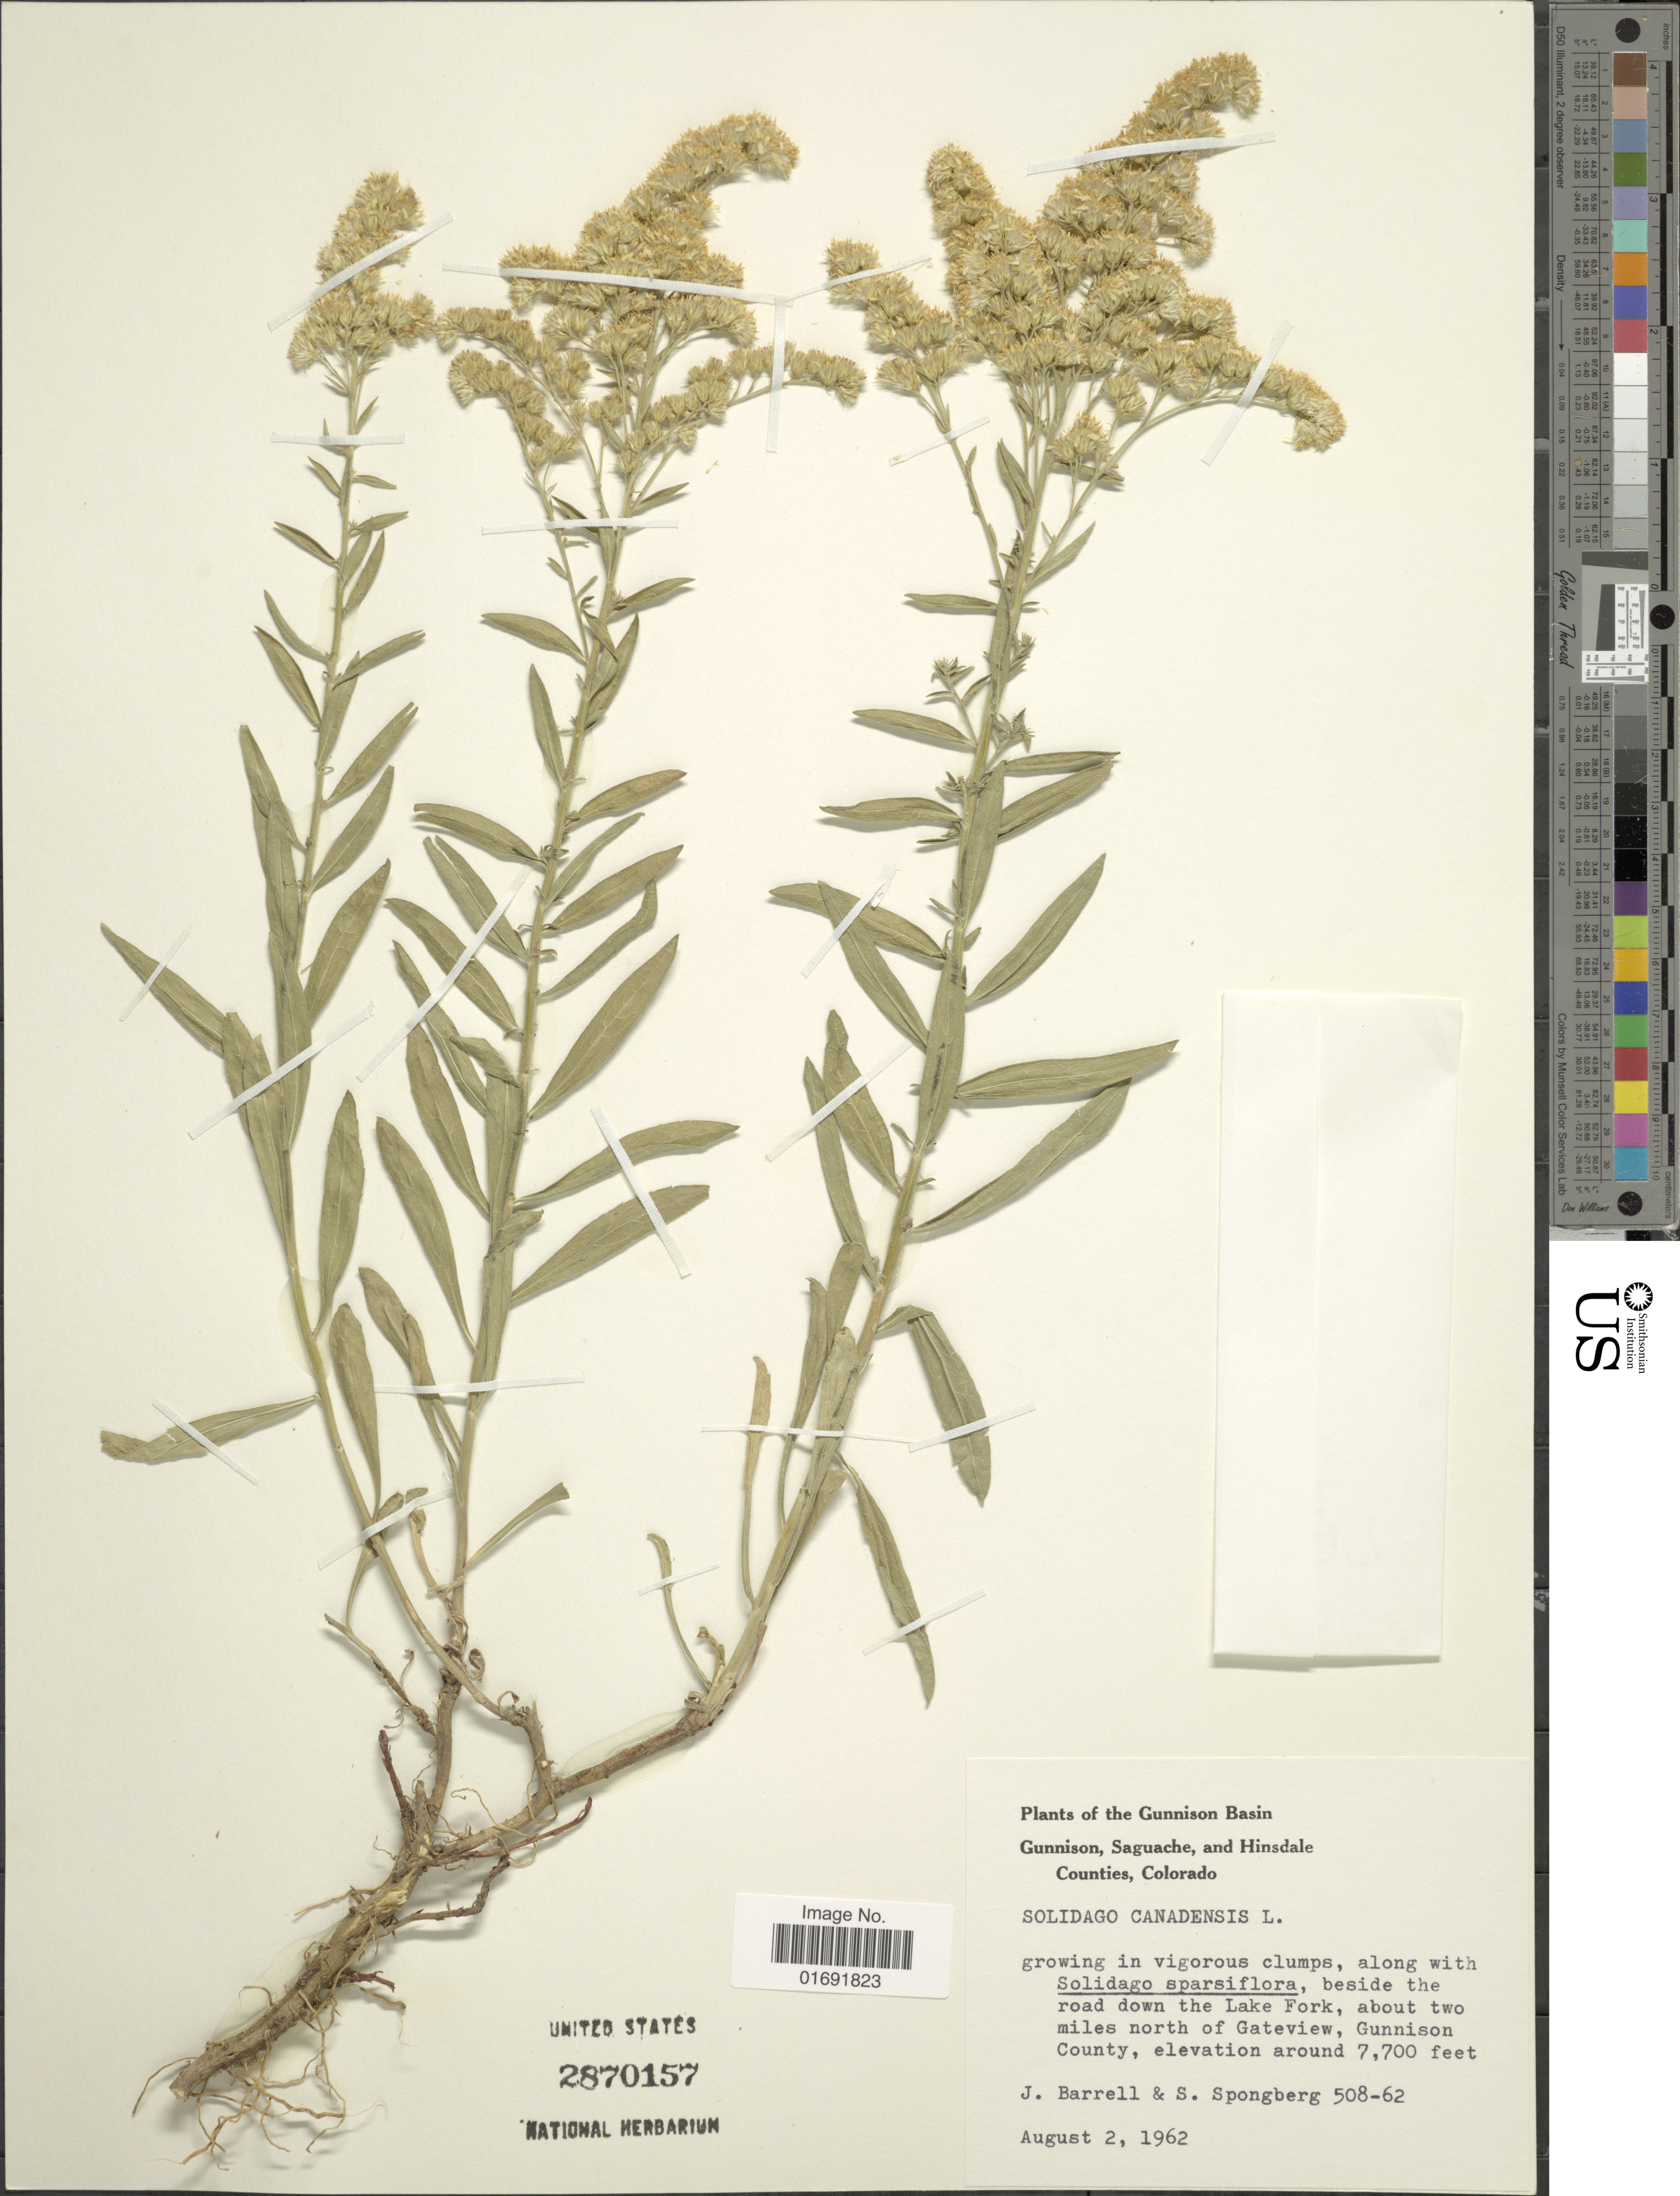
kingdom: Plantae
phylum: Tracheophyta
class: Magnoliopsida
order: Asterales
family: Asteraceae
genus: Solidago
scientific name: Solidago sp.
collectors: J. Barrell & S. A.Spongberg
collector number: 508-62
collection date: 1962-08-02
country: United States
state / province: Colorado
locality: Gunnison Basin, Gunnison, Saguache, and Hinsdale Counties, beside the road down the Lake Fork, about two miles north of Gateview, Gunnsion County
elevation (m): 2347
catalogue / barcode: US 2870157